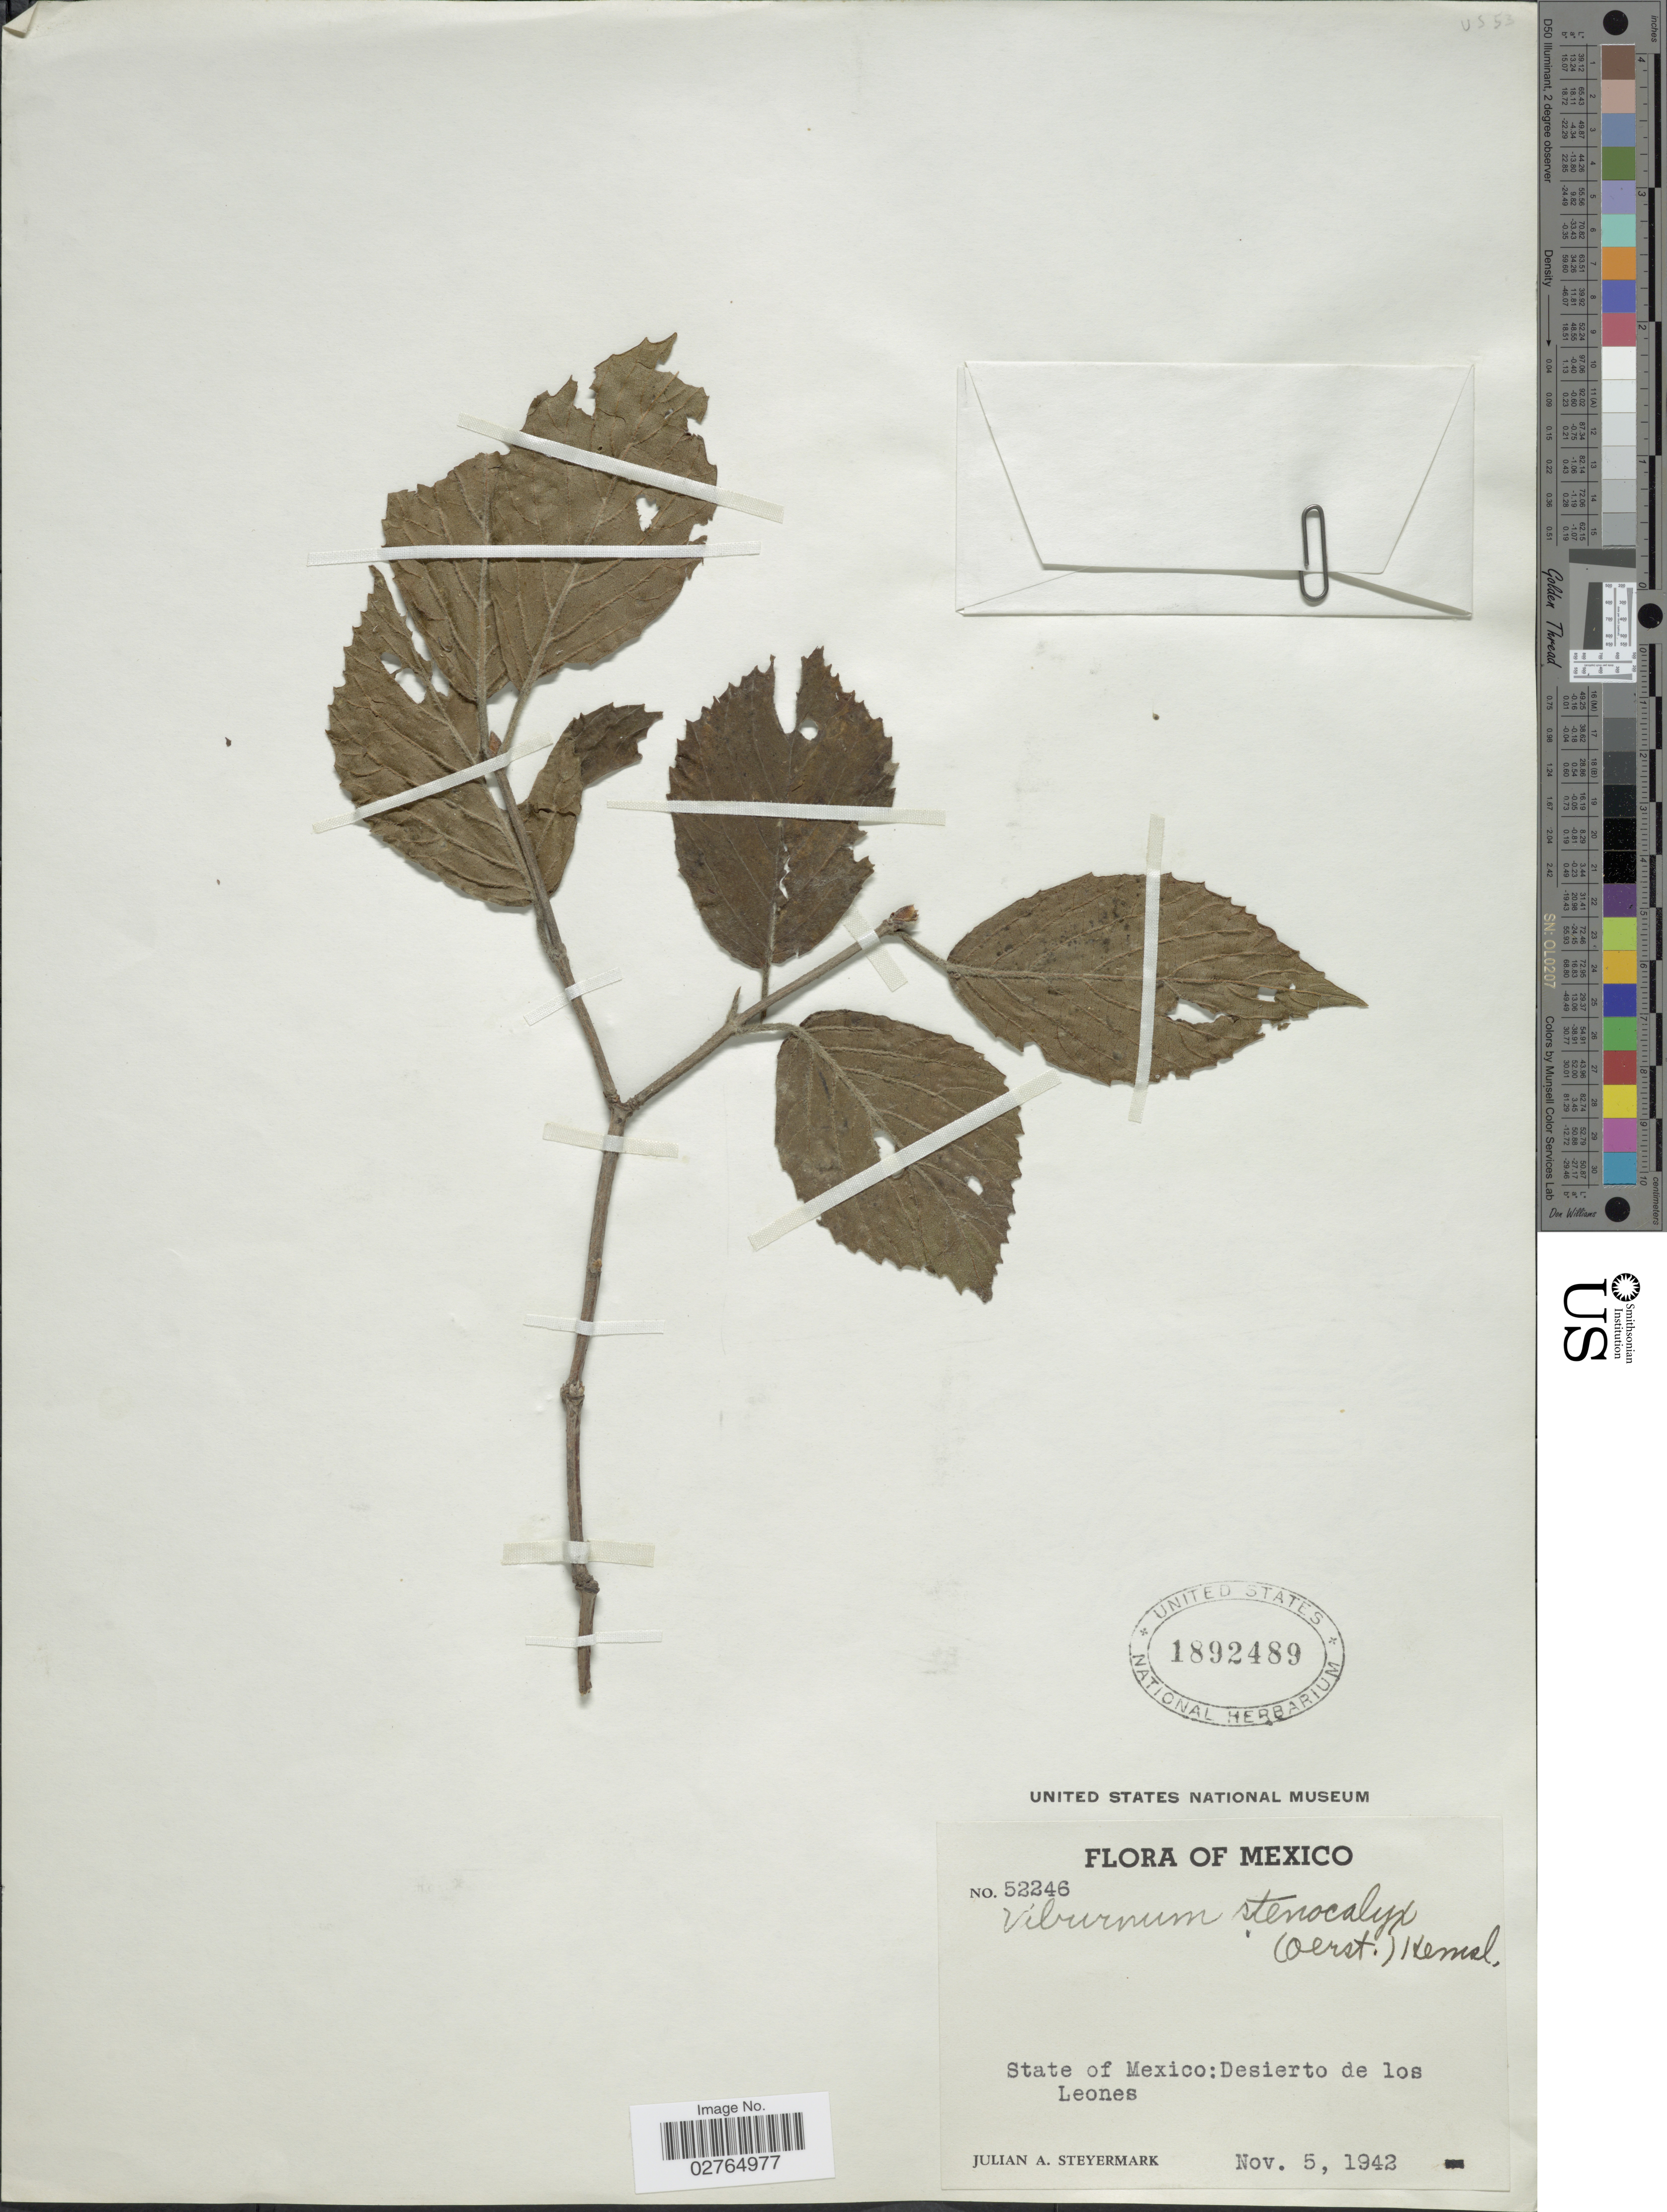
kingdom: Plantae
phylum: Tracheophyta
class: Magnoliopsida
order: Dipsacales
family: Viburnaceae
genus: Viburnum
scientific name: Viburnum stenocalyx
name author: (Oerst.) Hemsl.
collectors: J. Steyermark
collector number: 52246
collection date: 1942-11-05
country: Mexico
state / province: México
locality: Desierto de los Leones.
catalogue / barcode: US 1892489